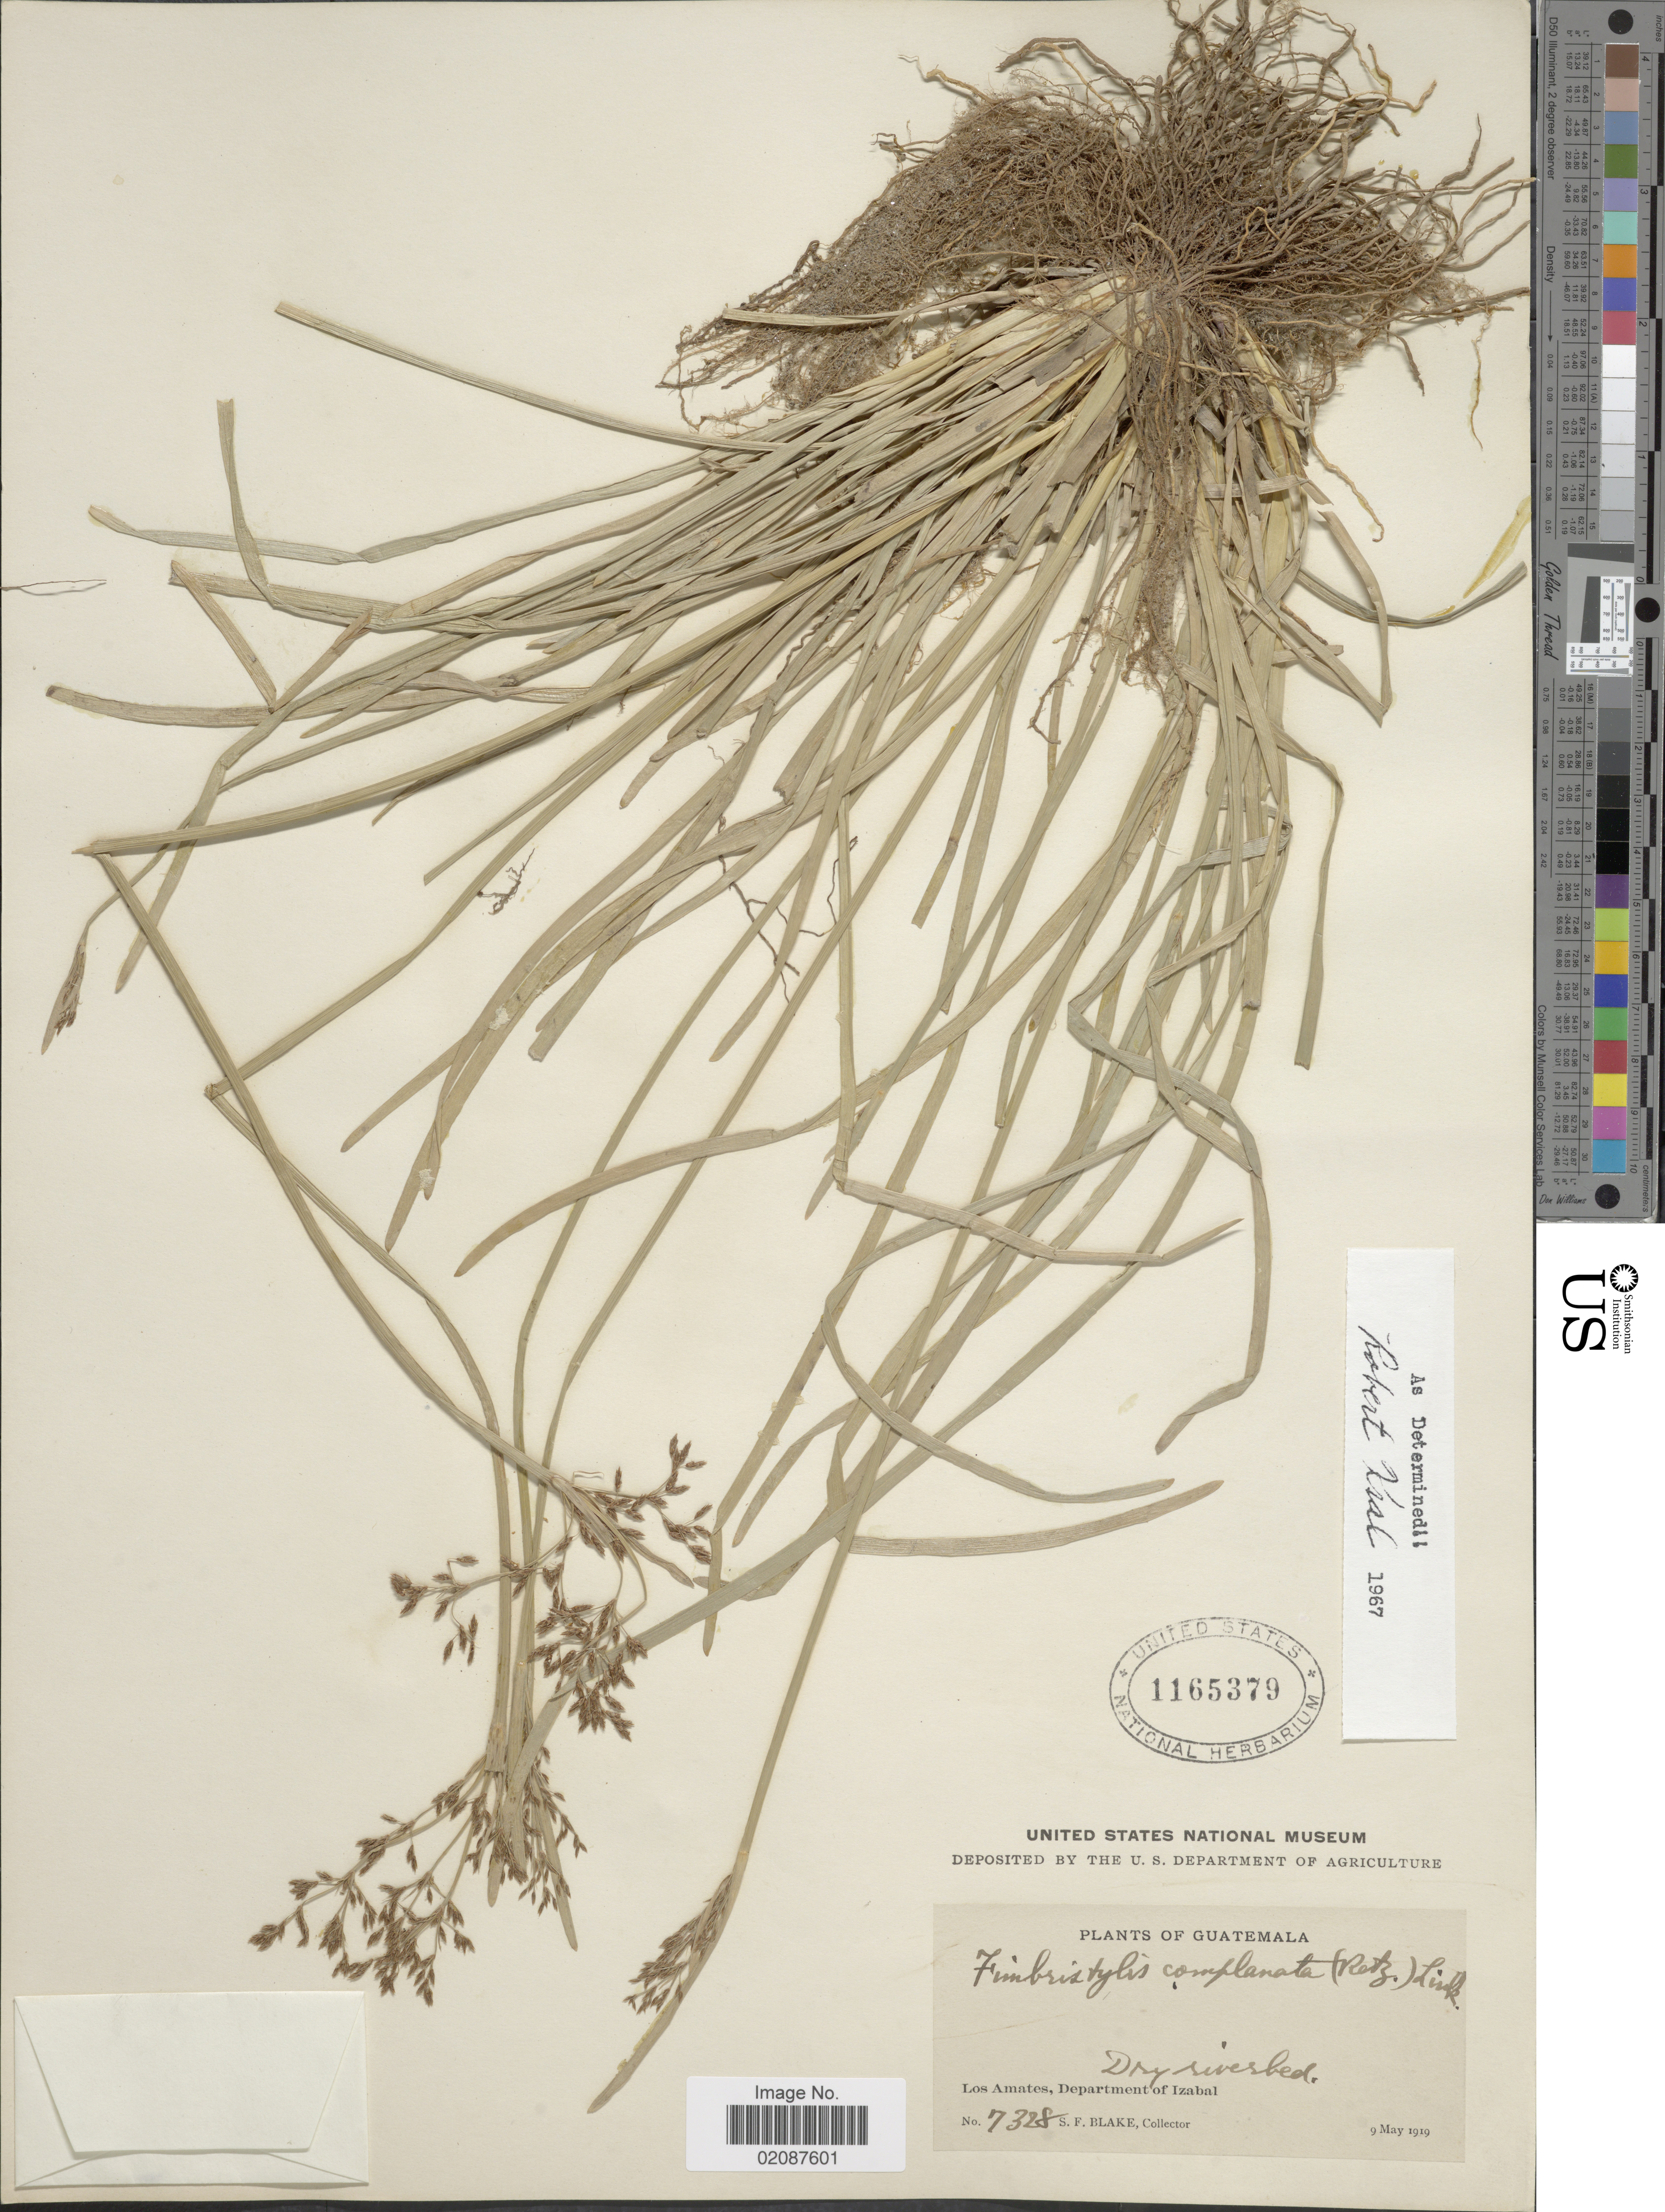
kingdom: Plantae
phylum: Tracheophyta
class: Liliopsida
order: Poales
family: Cyperaceae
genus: Fimbristylis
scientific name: Fimbristylis complanata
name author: (Retz.) Link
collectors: S. Blake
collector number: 7328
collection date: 1919-05-09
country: Guatemala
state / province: Izabal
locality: Dry riverbed, Los Amates.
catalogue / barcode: US 1165379